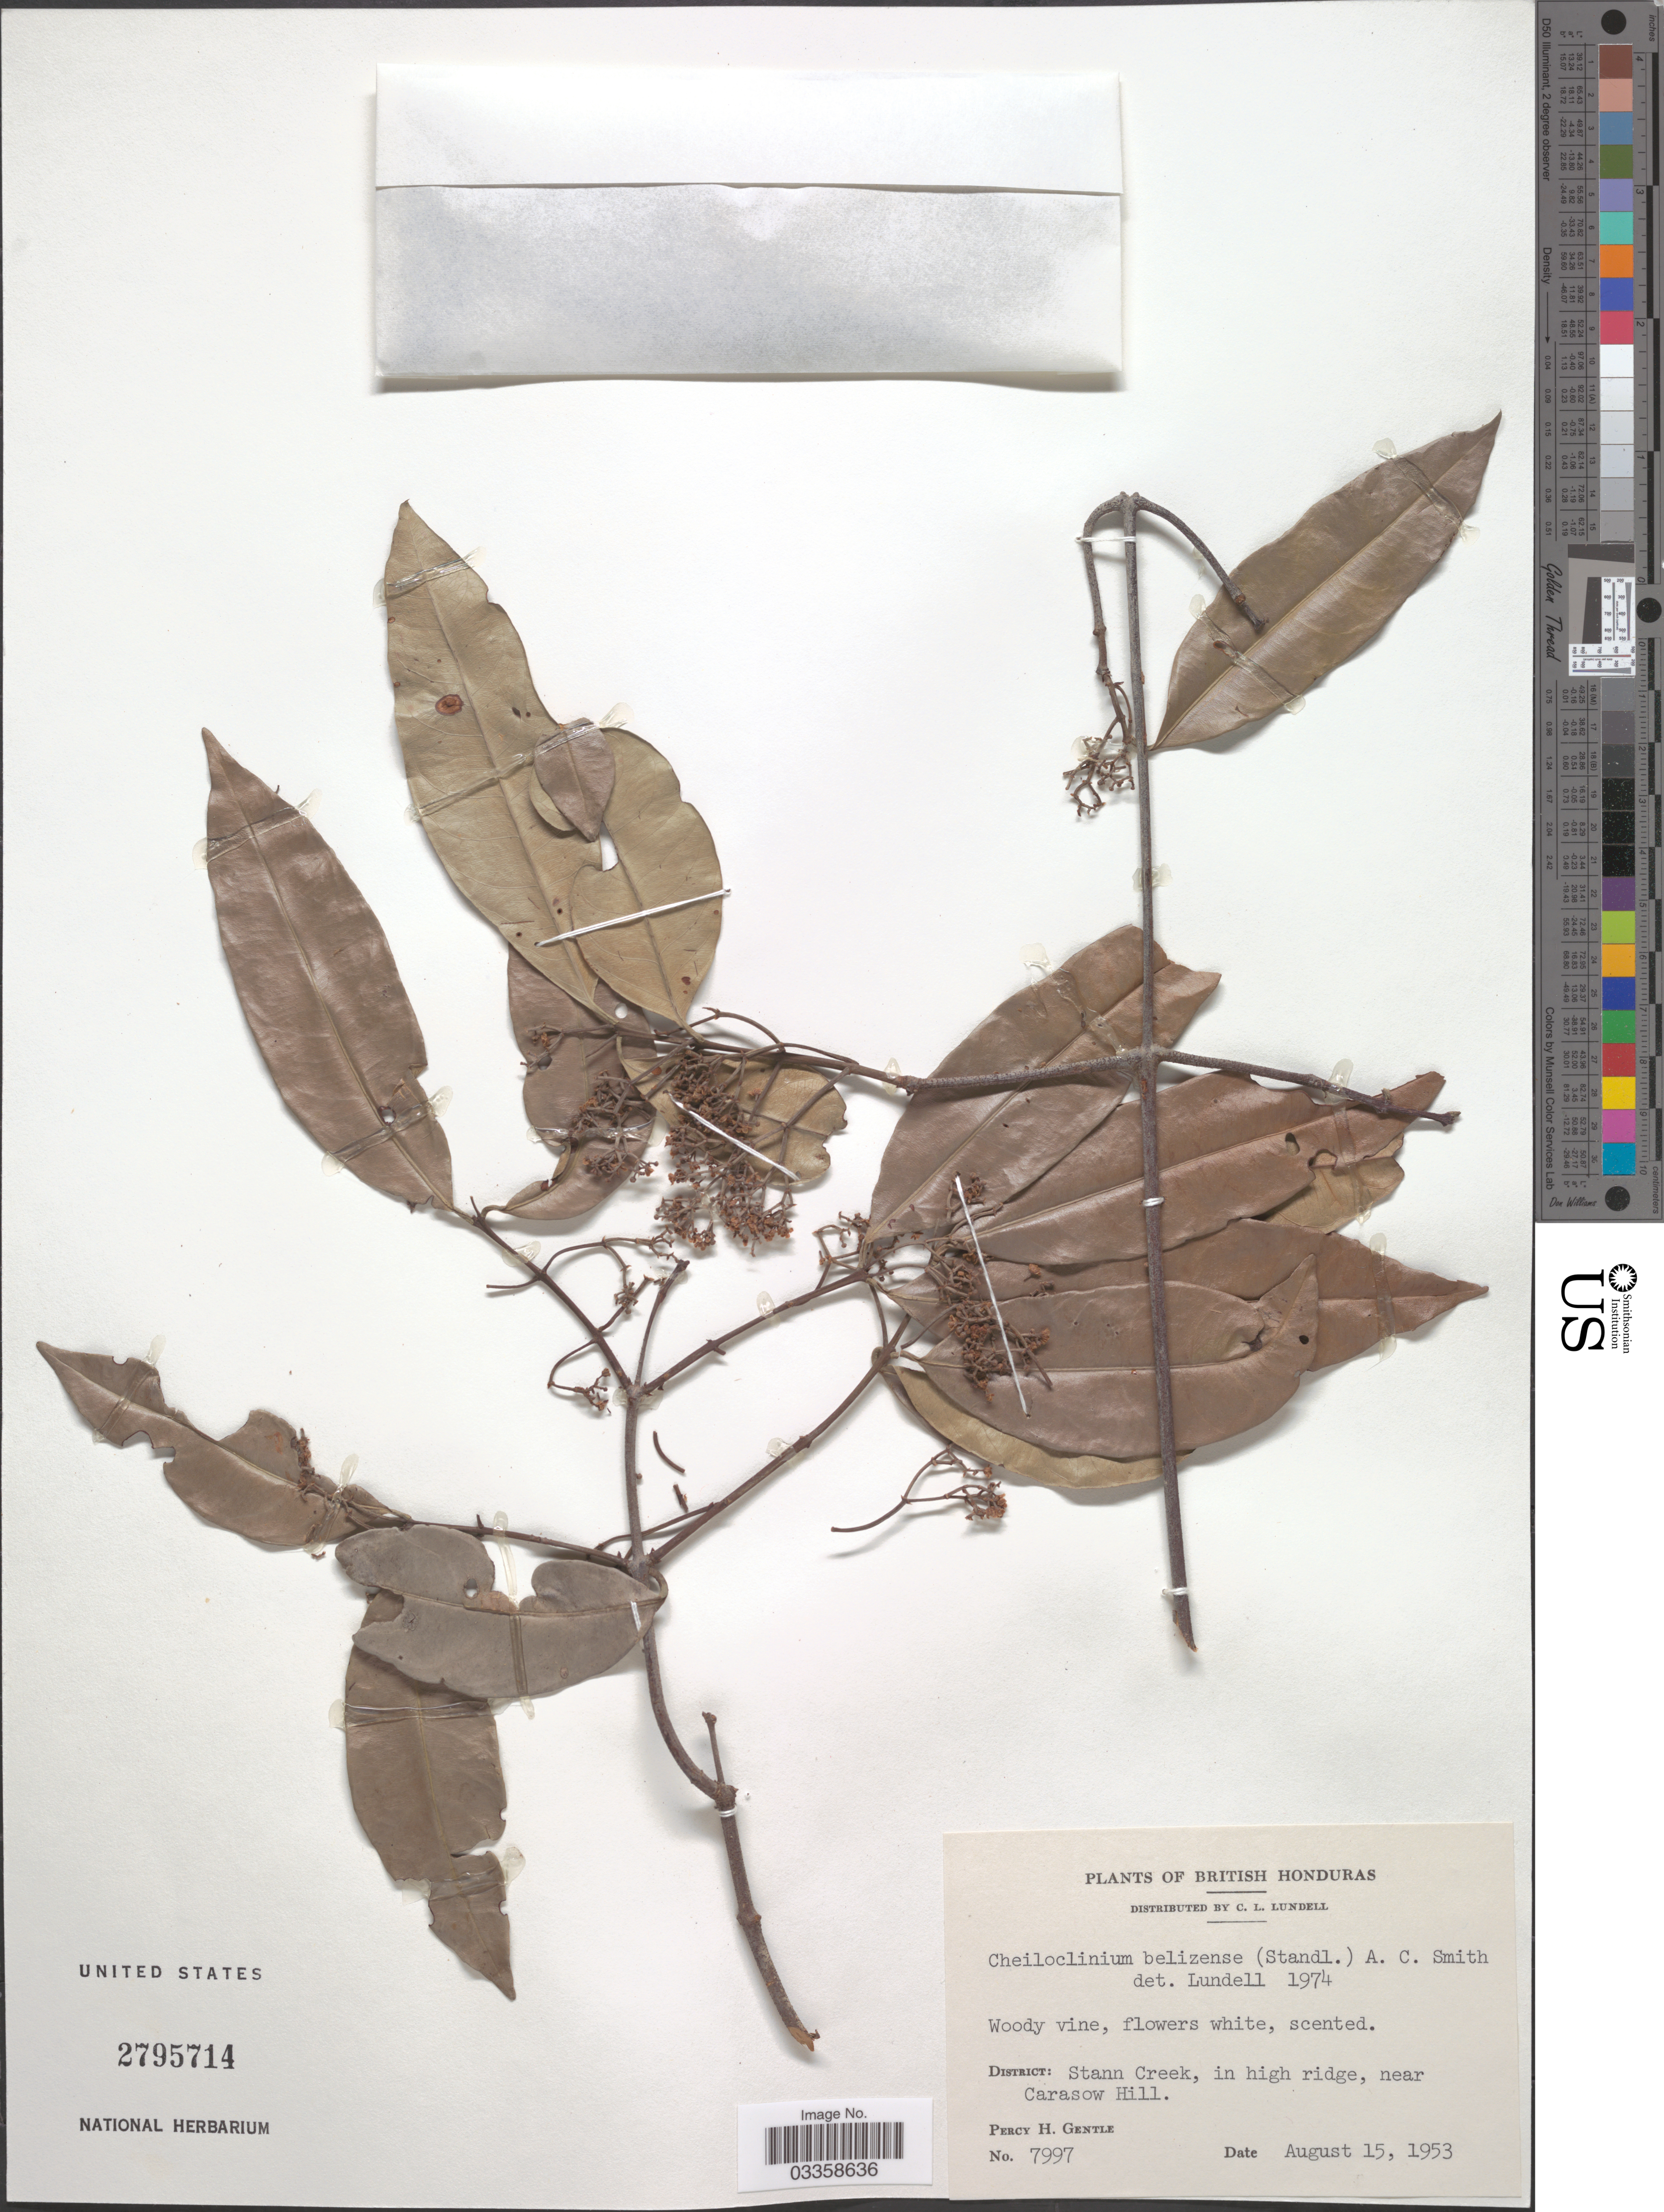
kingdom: Plantae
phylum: Tracheophyta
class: Magnoliopsida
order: Celastrales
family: Celastraceae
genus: Cheiloclinium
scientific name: Cheiloclinium belizense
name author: (Standl.) A.C. Sm.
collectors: P. H. Gentle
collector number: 7997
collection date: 1953-08-15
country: Belize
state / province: Stann Creek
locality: British Honduras, District: Stann Creek, in high ridge, near Carasow Hill.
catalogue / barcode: US 2795714